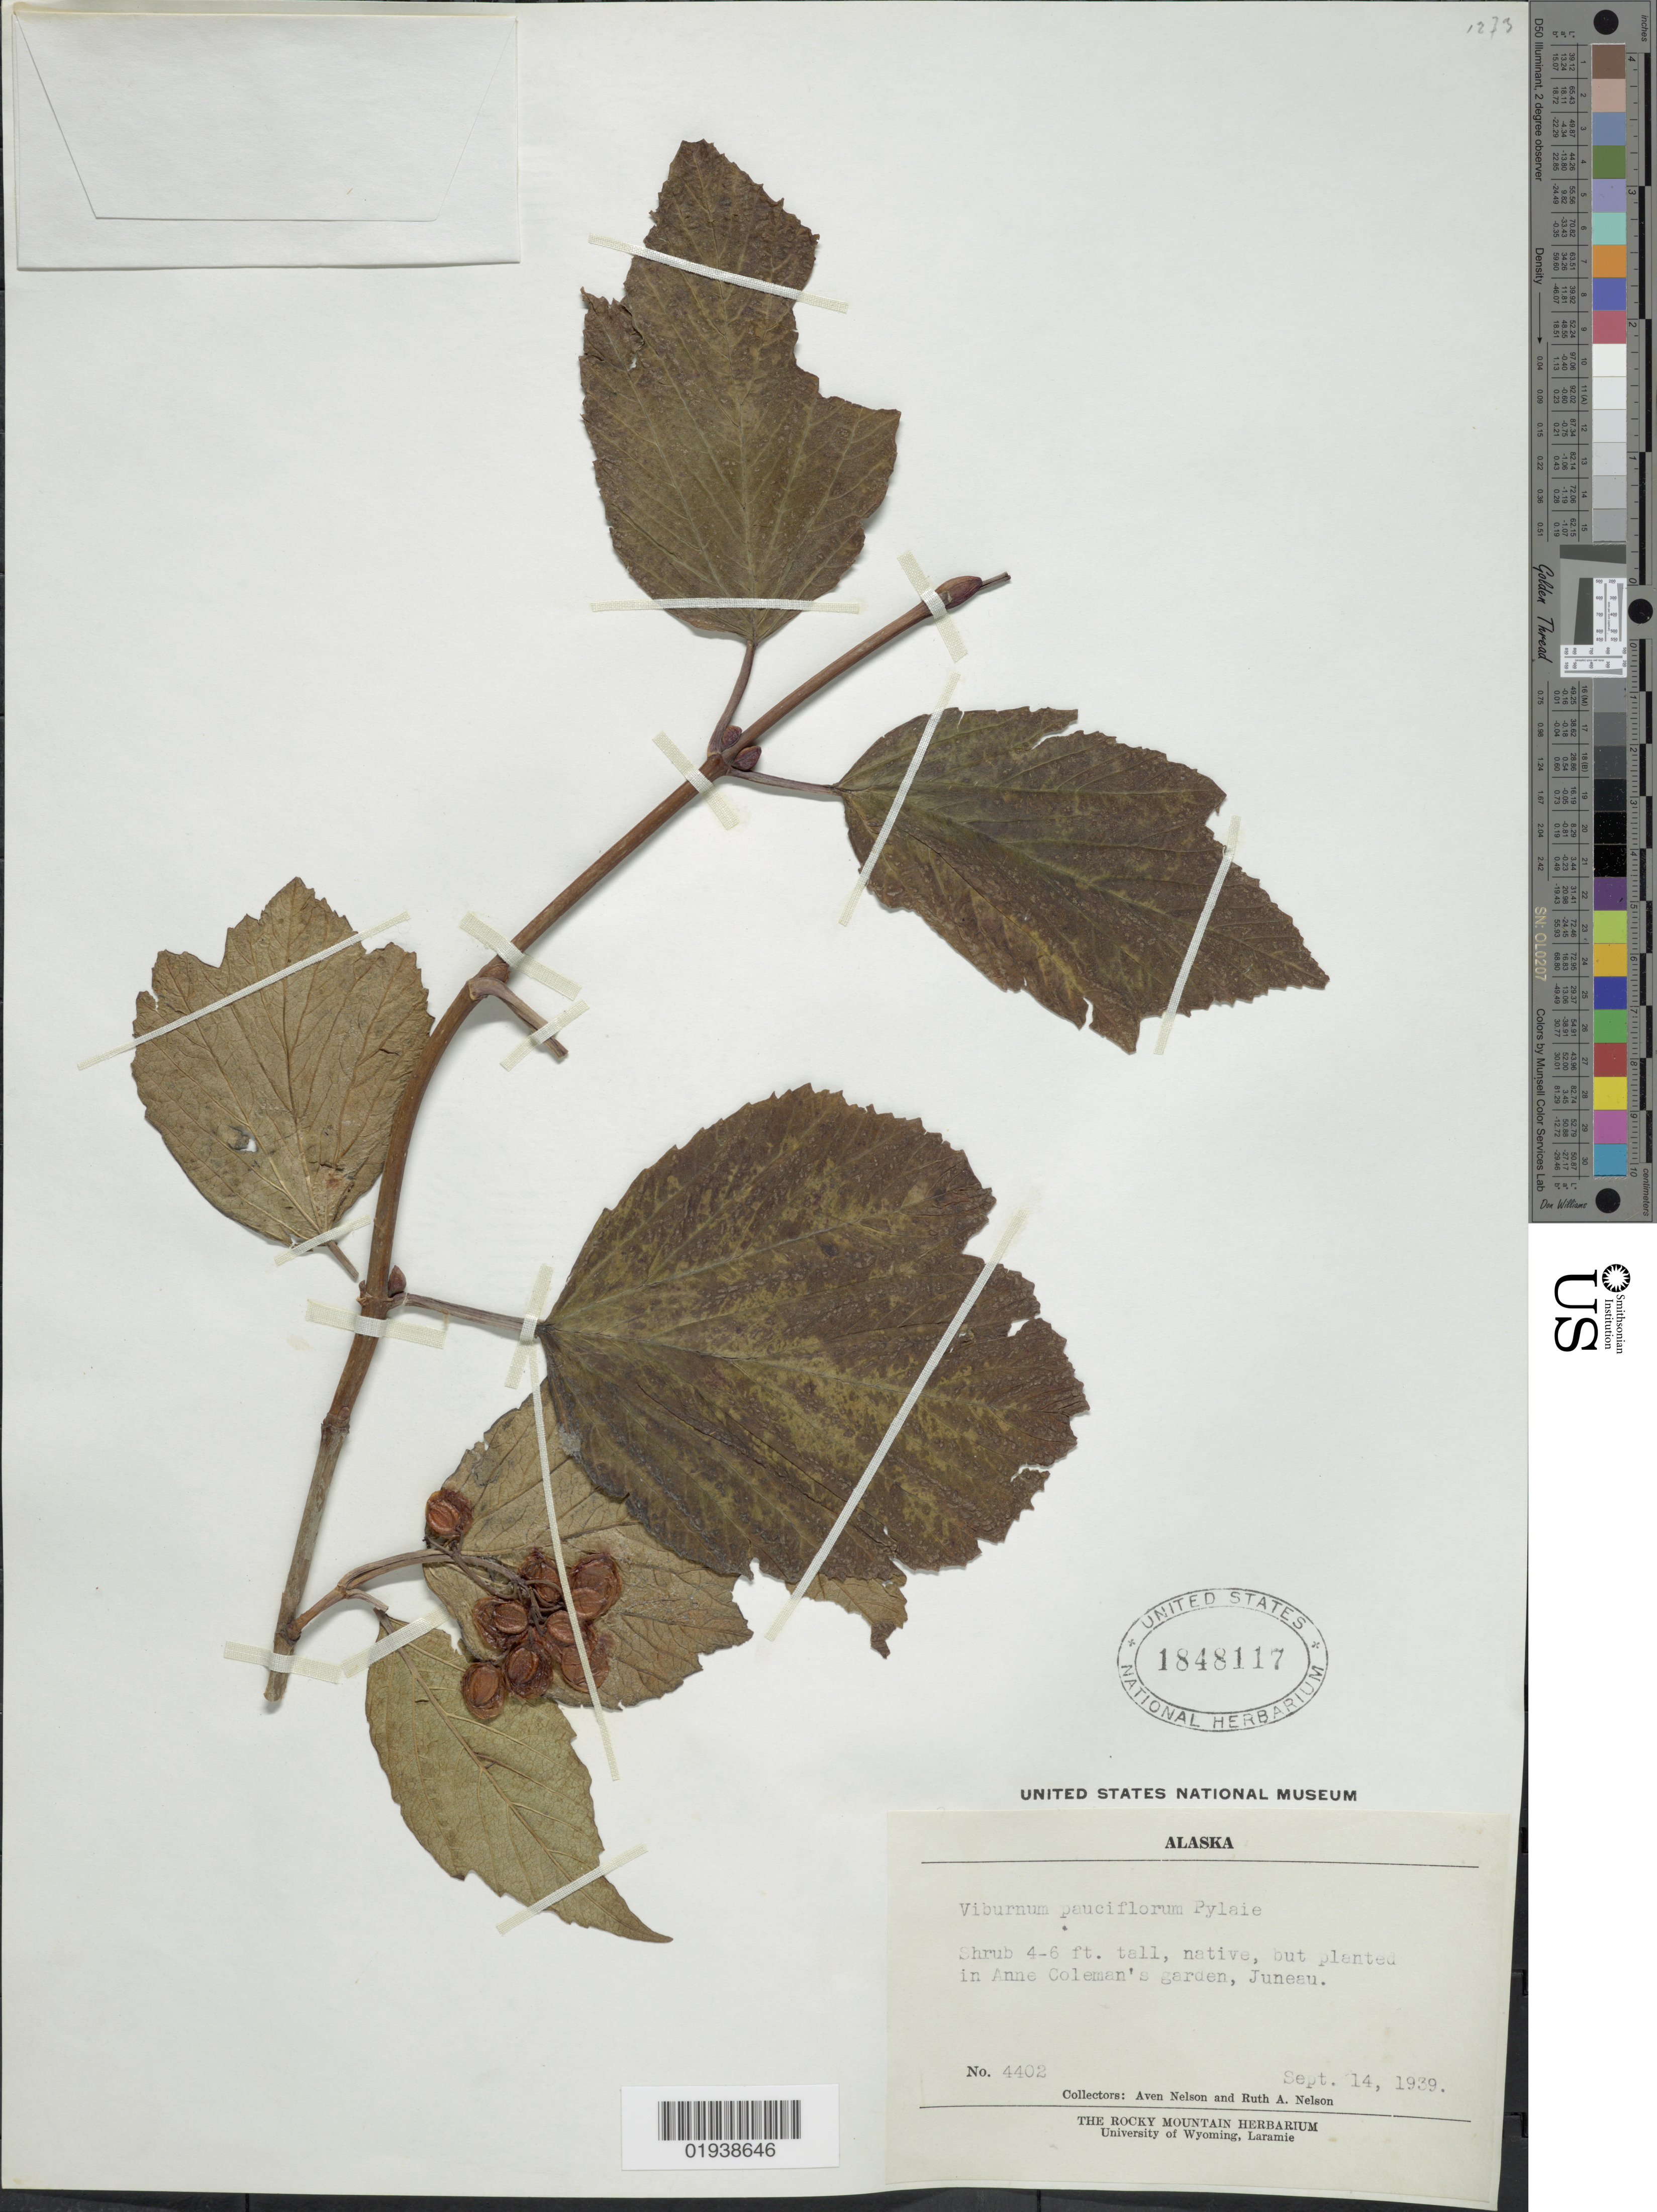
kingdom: Plantae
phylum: Tracheophyta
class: Magnoliopsida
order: Dipsacales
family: Viburnaceae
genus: Viburnum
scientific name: Viburnum edule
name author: (Michx.) Raf.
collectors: A. Nelson & R. A. Nelson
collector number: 4402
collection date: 1939-09-14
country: United States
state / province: Alaska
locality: Planted in Anne Coleman's garden, Juneau.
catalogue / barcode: US 1848117